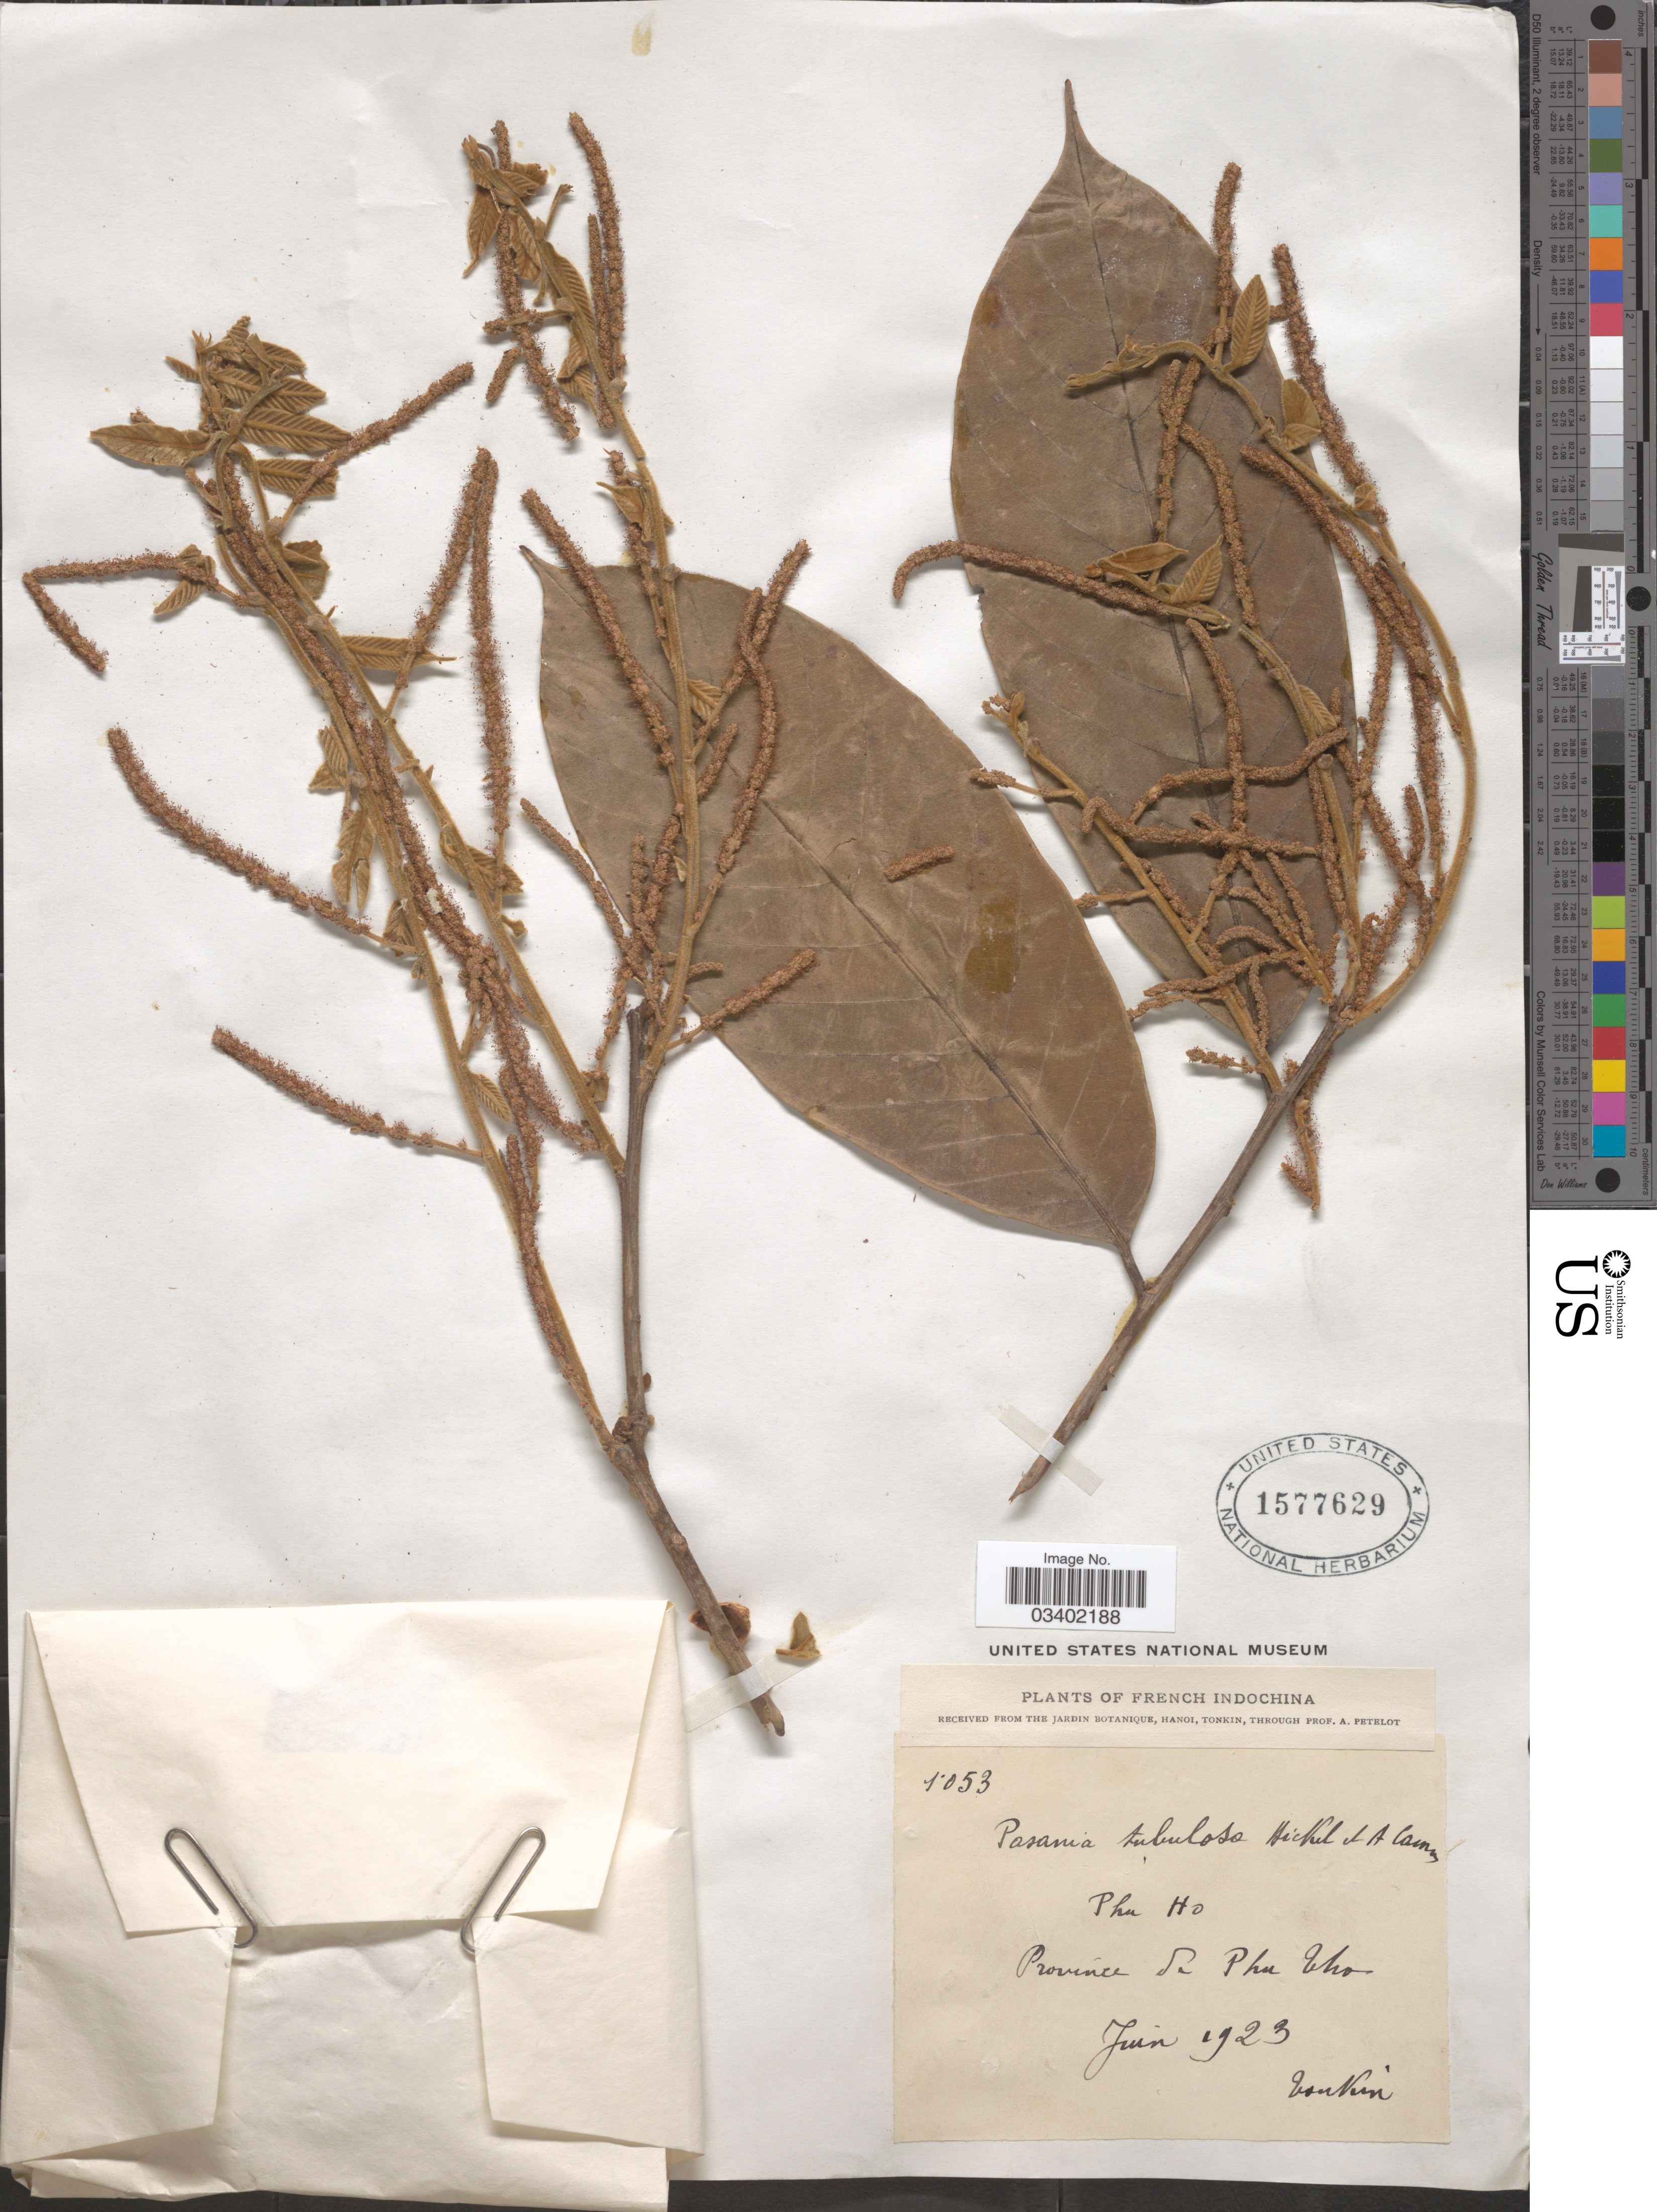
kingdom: Plantae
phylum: Tracheophyta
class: Magnoliopsida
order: Fagales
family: Fagaceae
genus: Lithocarpus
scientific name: Lithocarpus tubulosus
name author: (Hickel & A. Camus) A. Camus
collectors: Pételot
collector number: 1053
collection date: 1923-06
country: Vietnam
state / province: Phu Tho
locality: French Indochina. Phu Ho.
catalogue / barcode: US 1577629